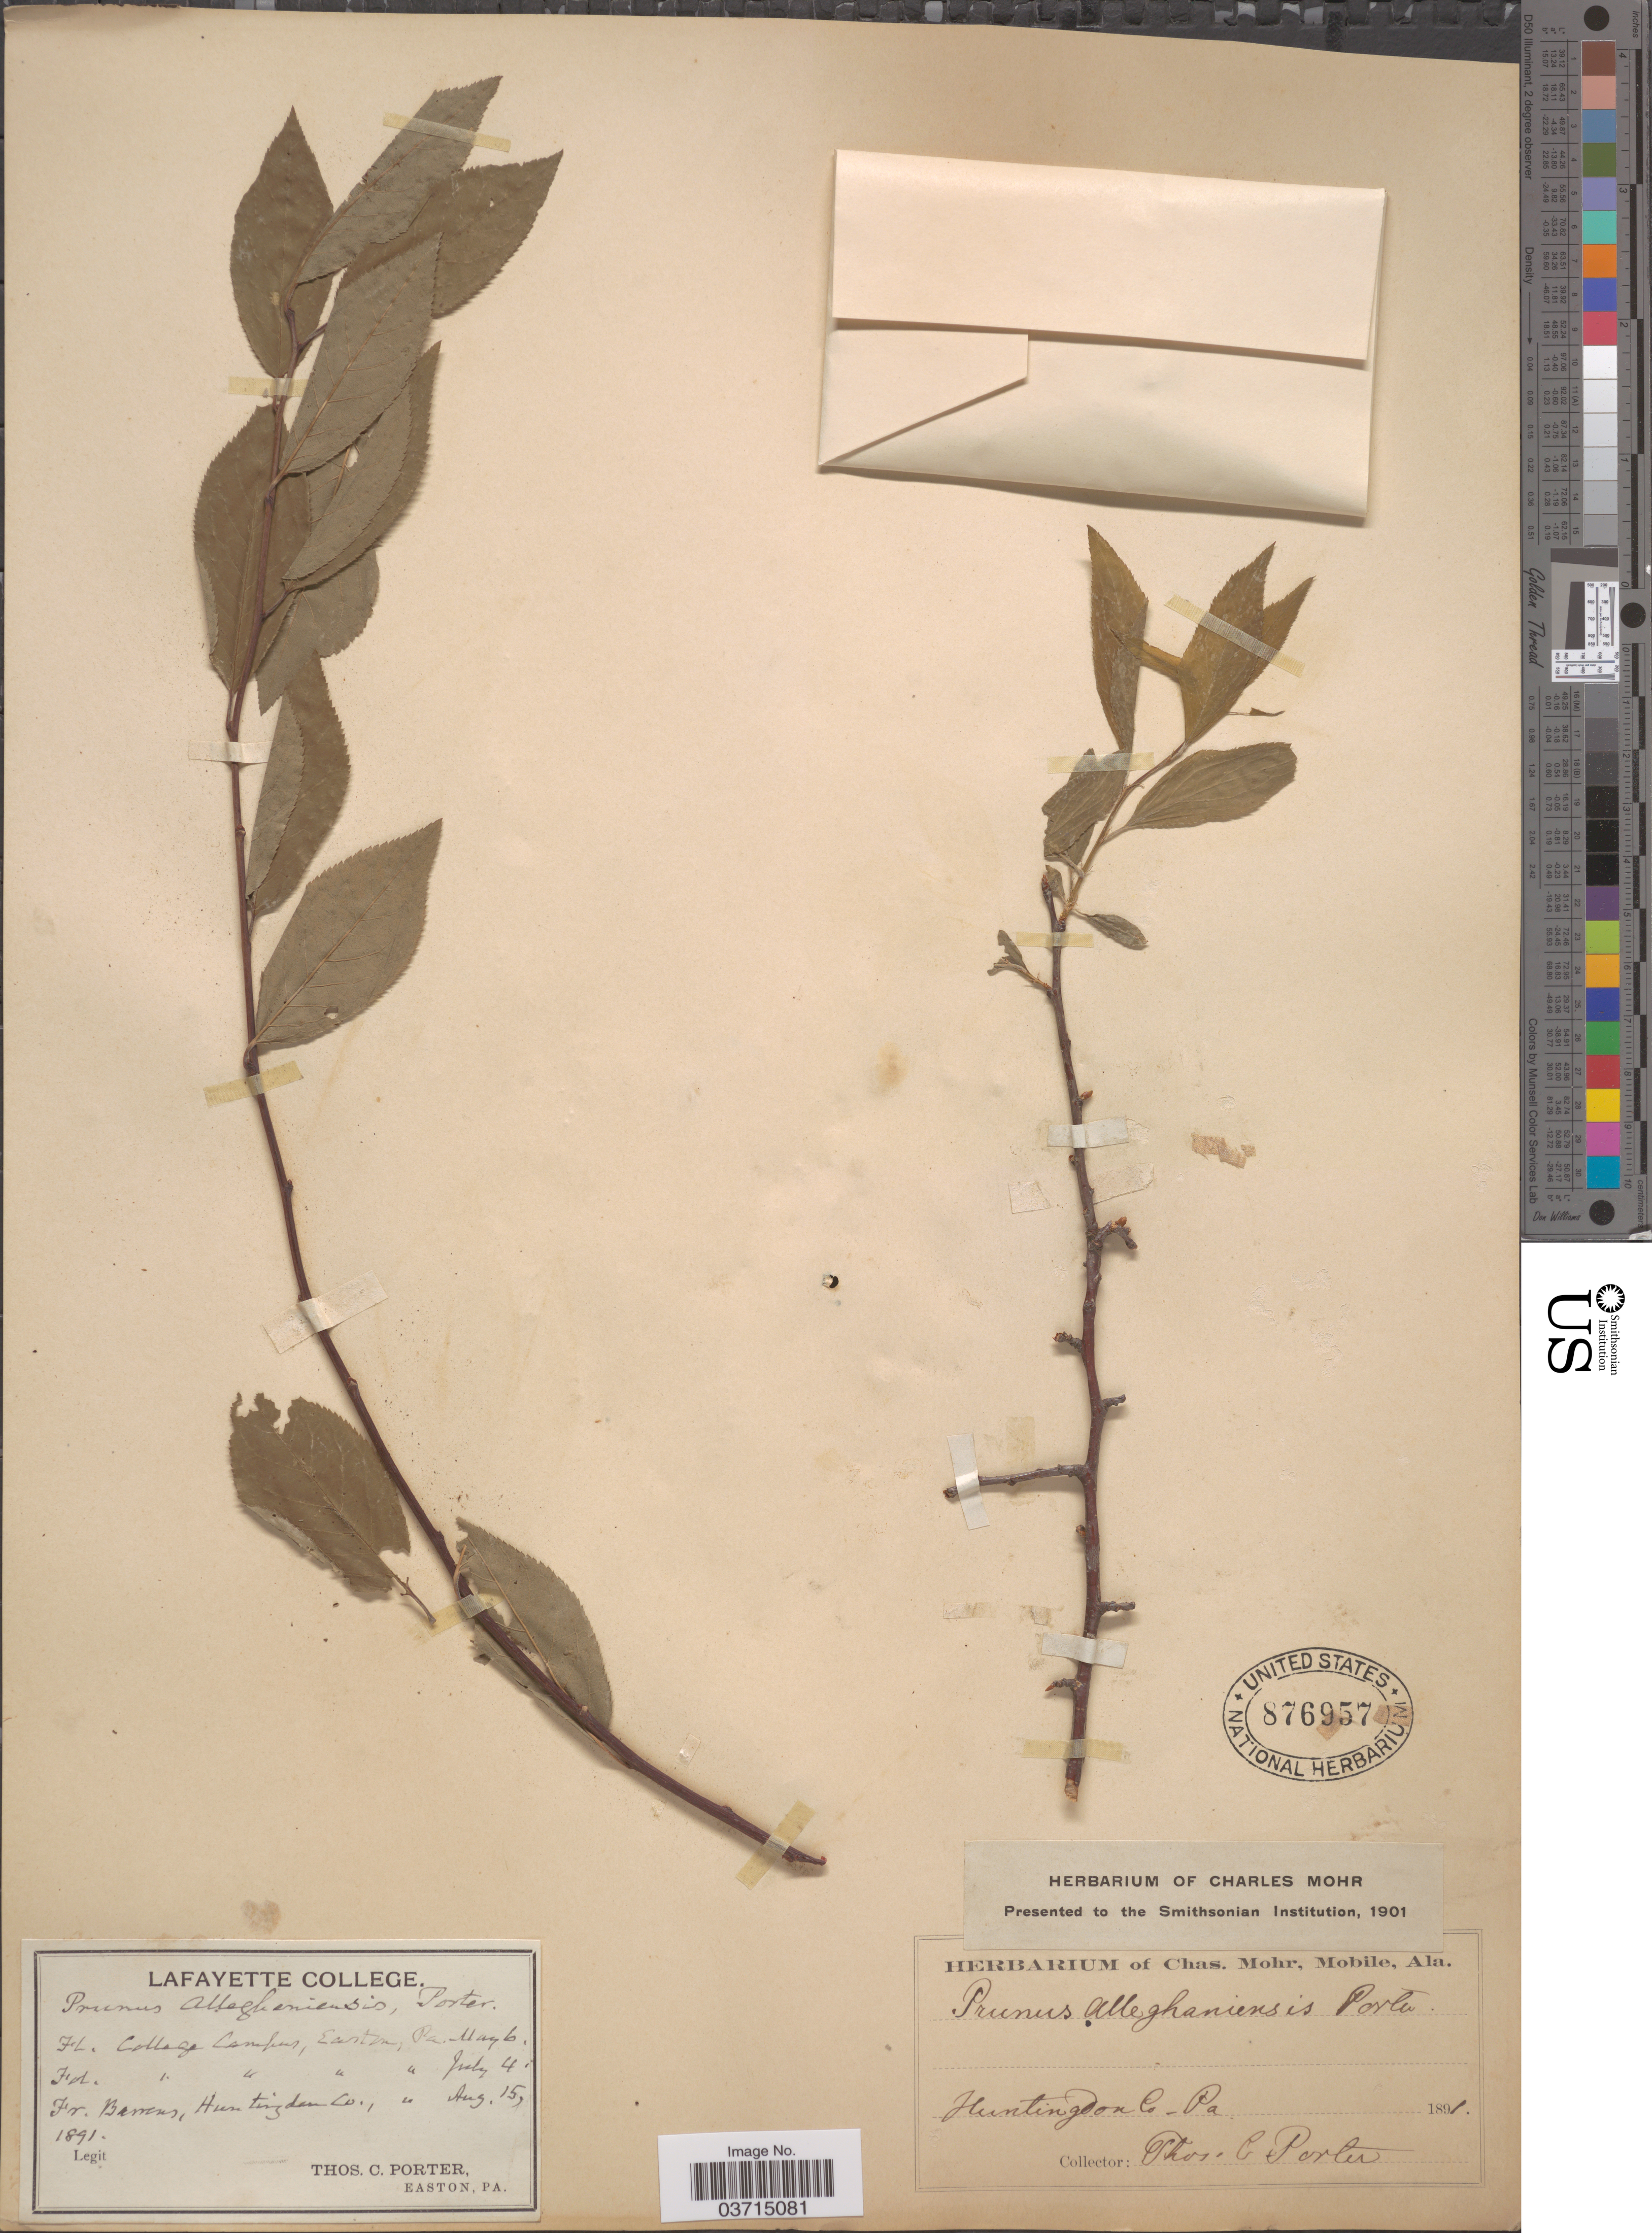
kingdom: Plantae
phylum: Tracheophyta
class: Magnoliopsida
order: Rosales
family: Rosaceae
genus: Prunus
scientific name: Prunus alleghaniensis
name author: Porter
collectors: T. Porter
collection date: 1891-05-06/1891-08-15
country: United States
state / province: Pennsylvania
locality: College Campus, Easton. Barrens, Huntingdon Co.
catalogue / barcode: US 876957